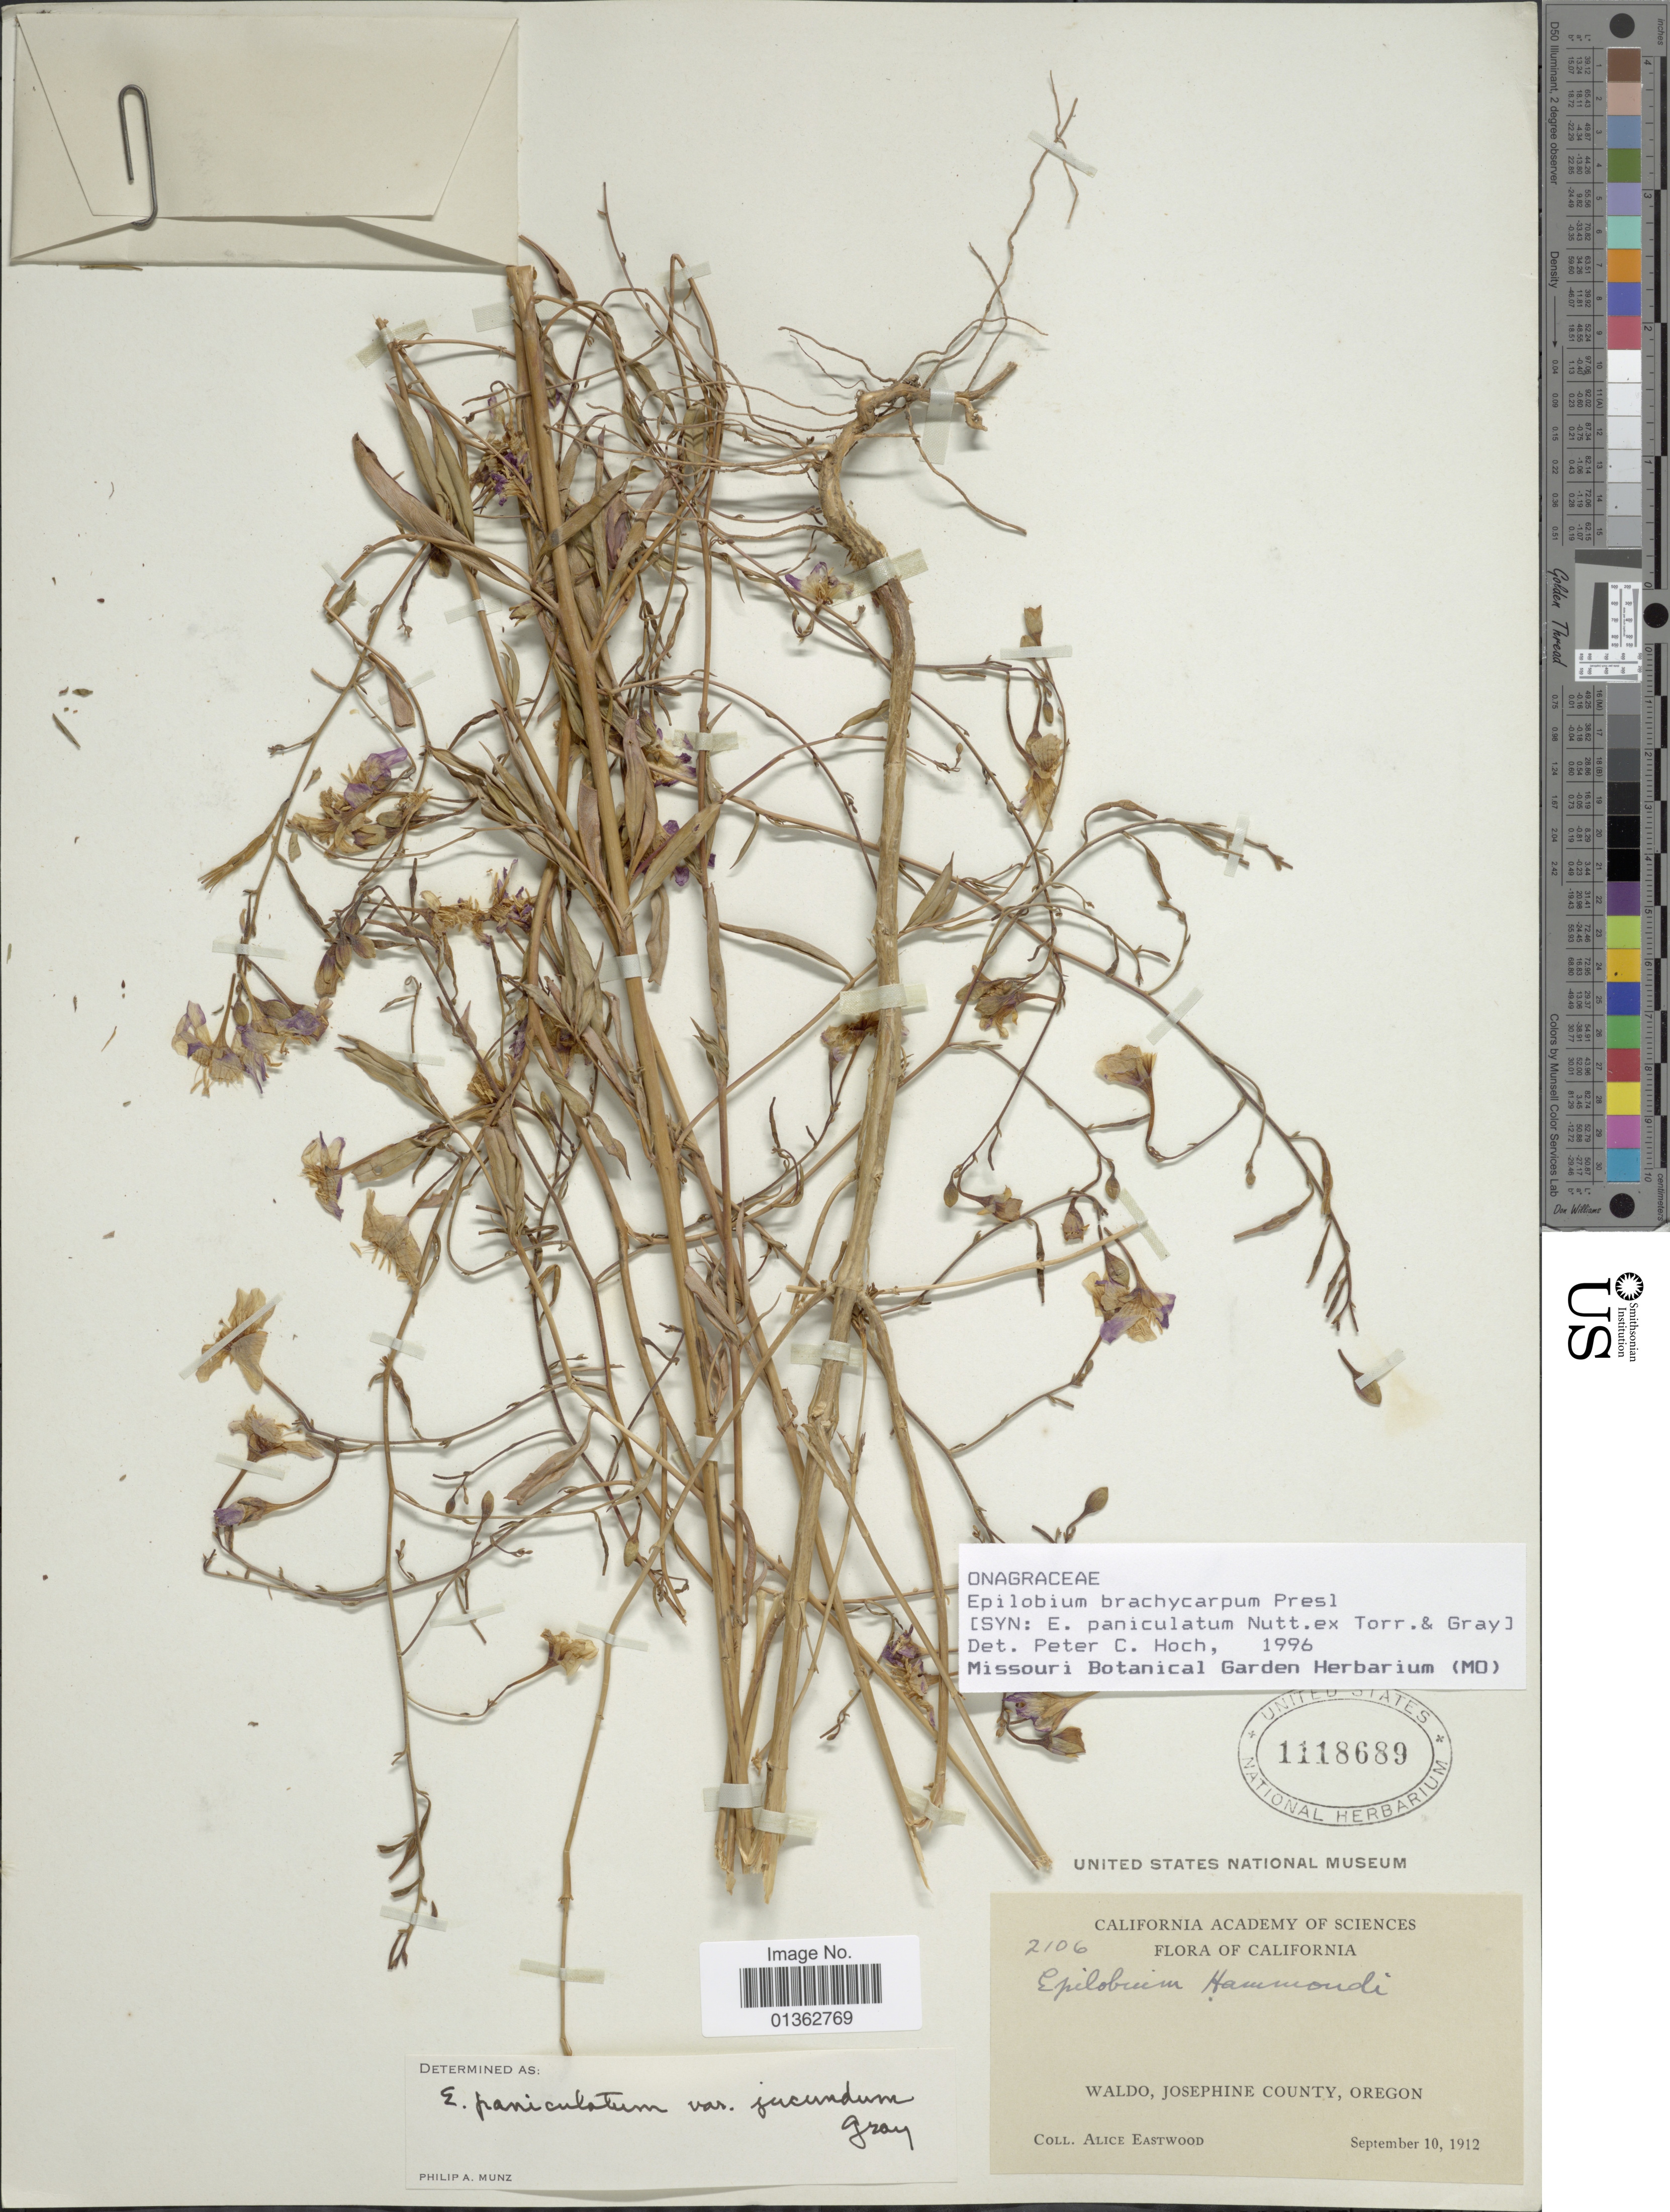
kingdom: Plantae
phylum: Tracheophyta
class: Magnoliopsida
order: Myrtales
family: Onagraceae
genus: Epilobium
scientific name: Epilobium brachycarpum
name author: C. Presl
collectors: A. Eastwood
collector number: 2106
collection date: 1912-09-10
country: United States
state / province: Oregon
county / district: Josephine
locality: Waldo, Josephine County, Oregon.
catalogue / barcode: US 1118689